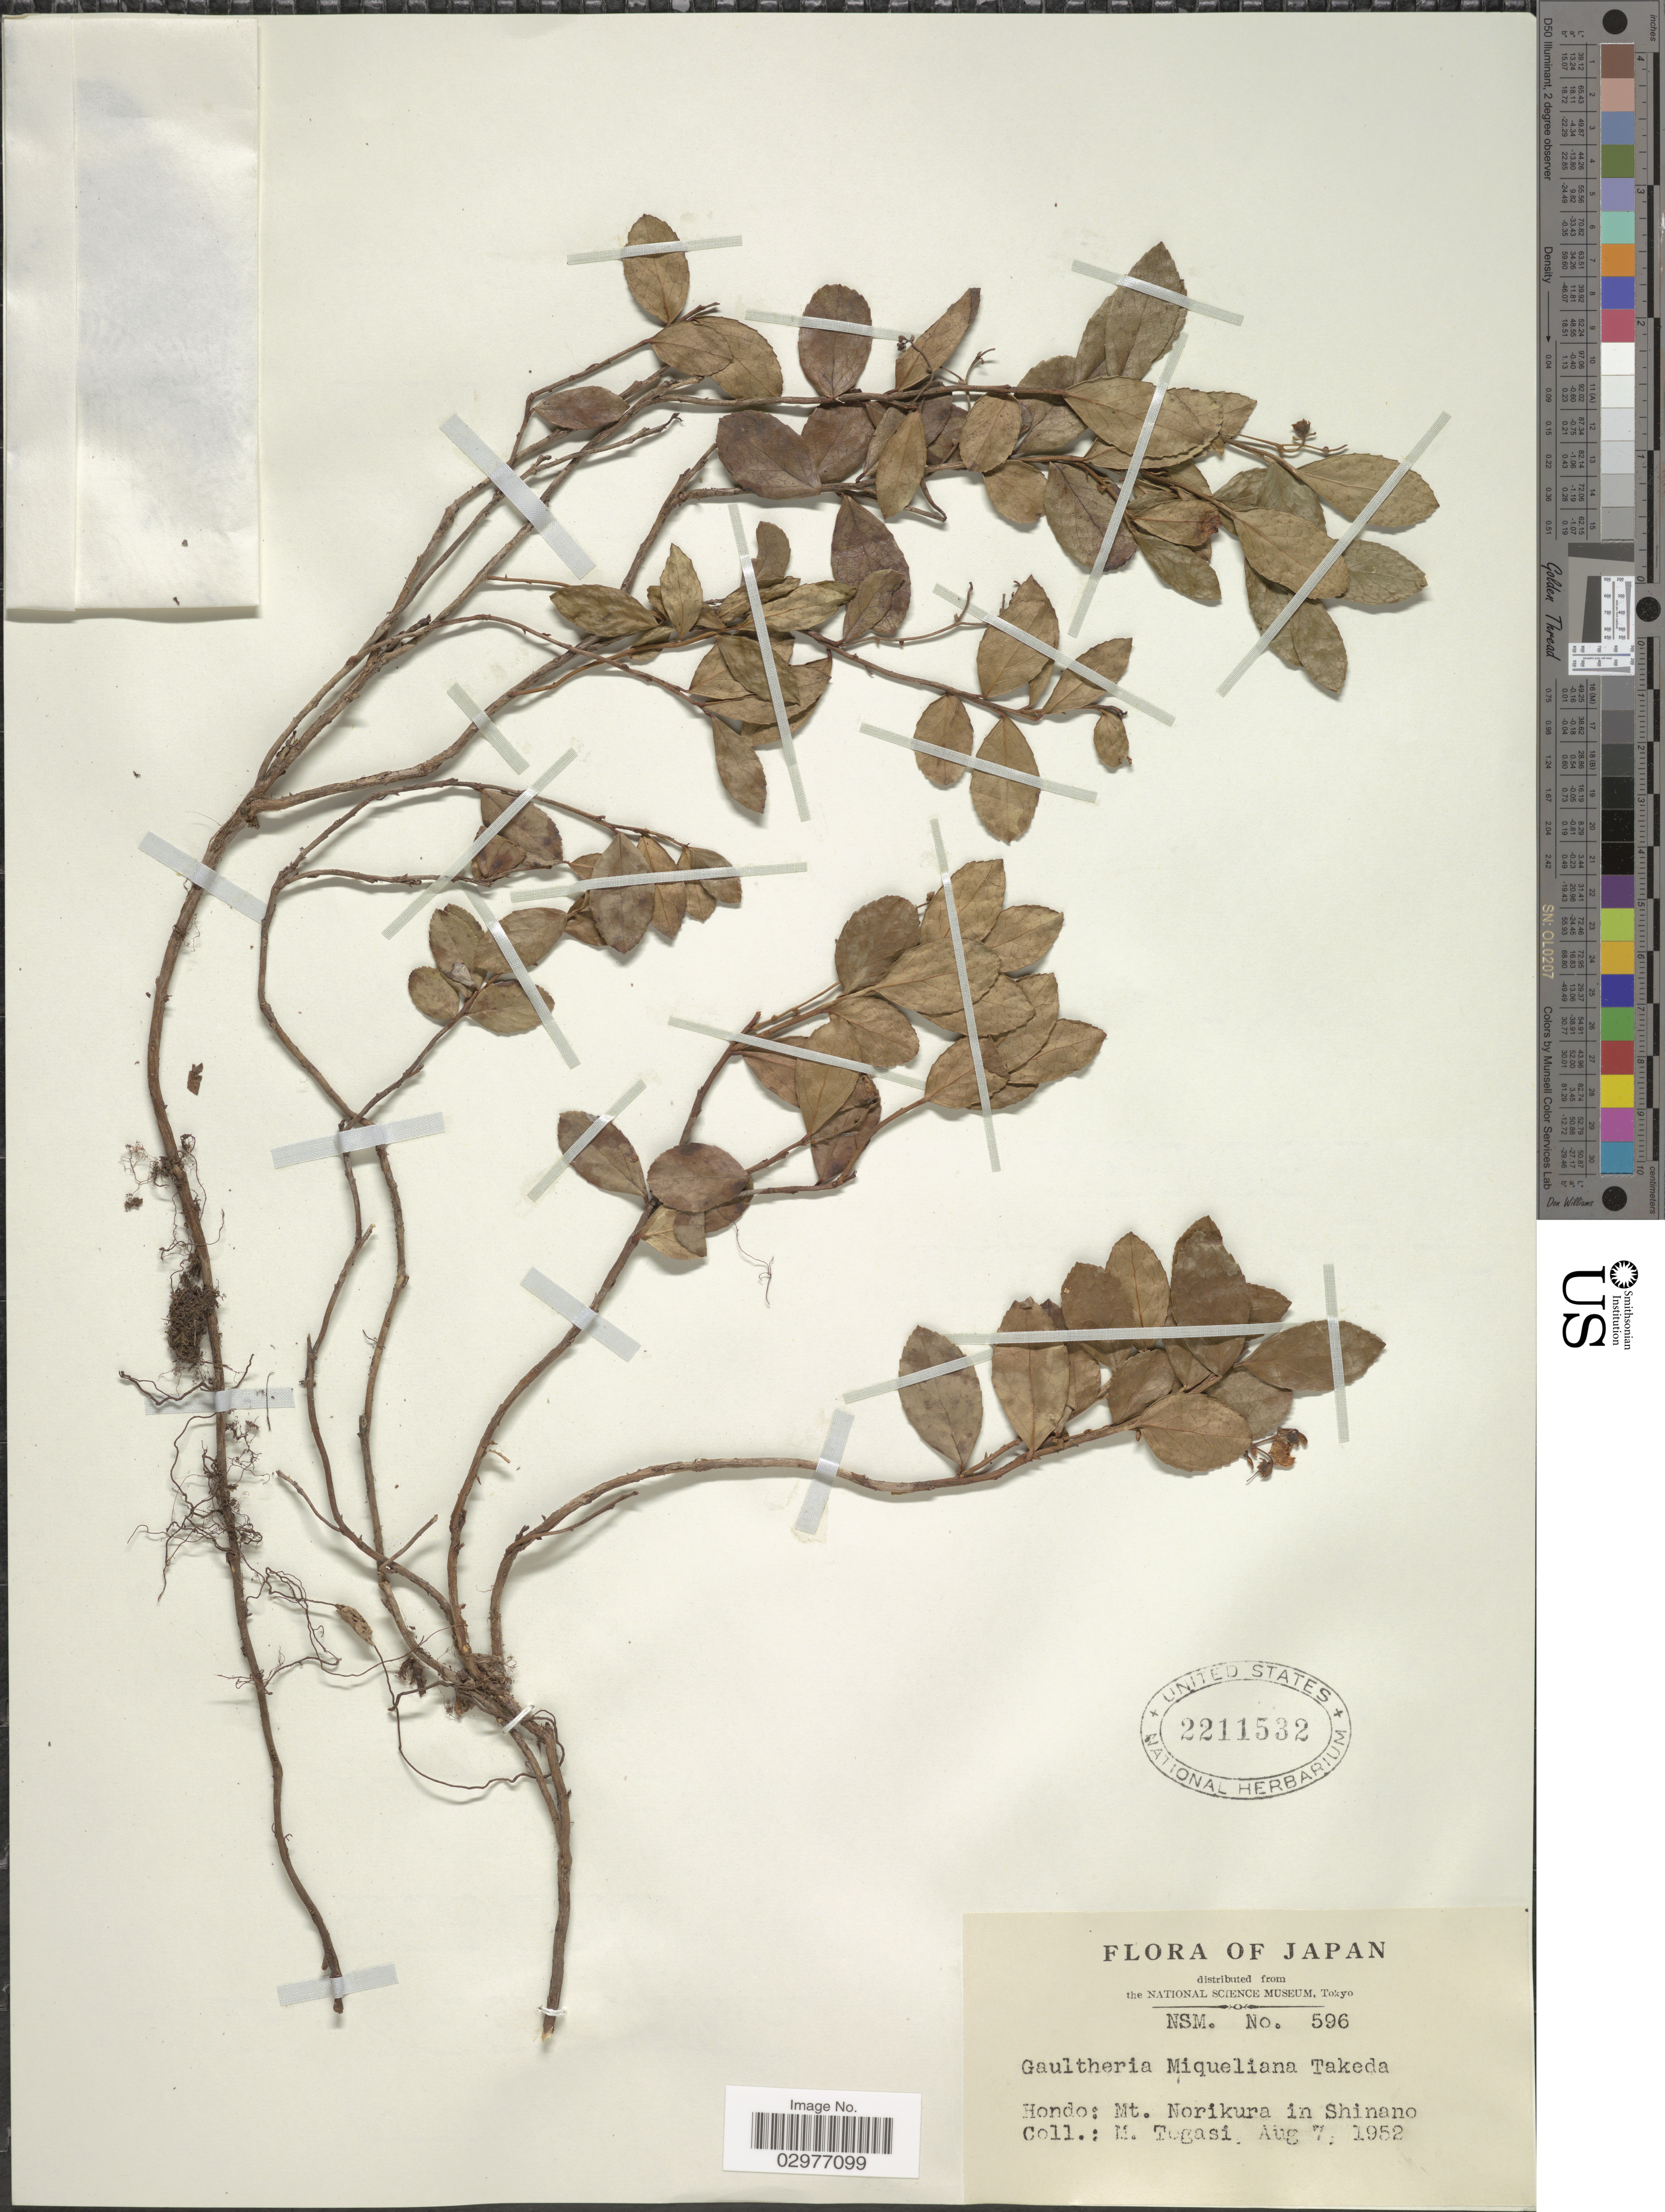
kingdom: Plantae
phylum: Tracheophyta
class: Magnoliopsida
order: Ericales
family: Ericaceae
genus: Gaultheria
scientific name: Gaultheria miqueliana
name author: Takeda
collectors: M. Togasi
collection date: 1952-08-07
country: Japan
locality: Hondo: Mt. Norikura in Shinano.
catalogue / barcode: US 2211532